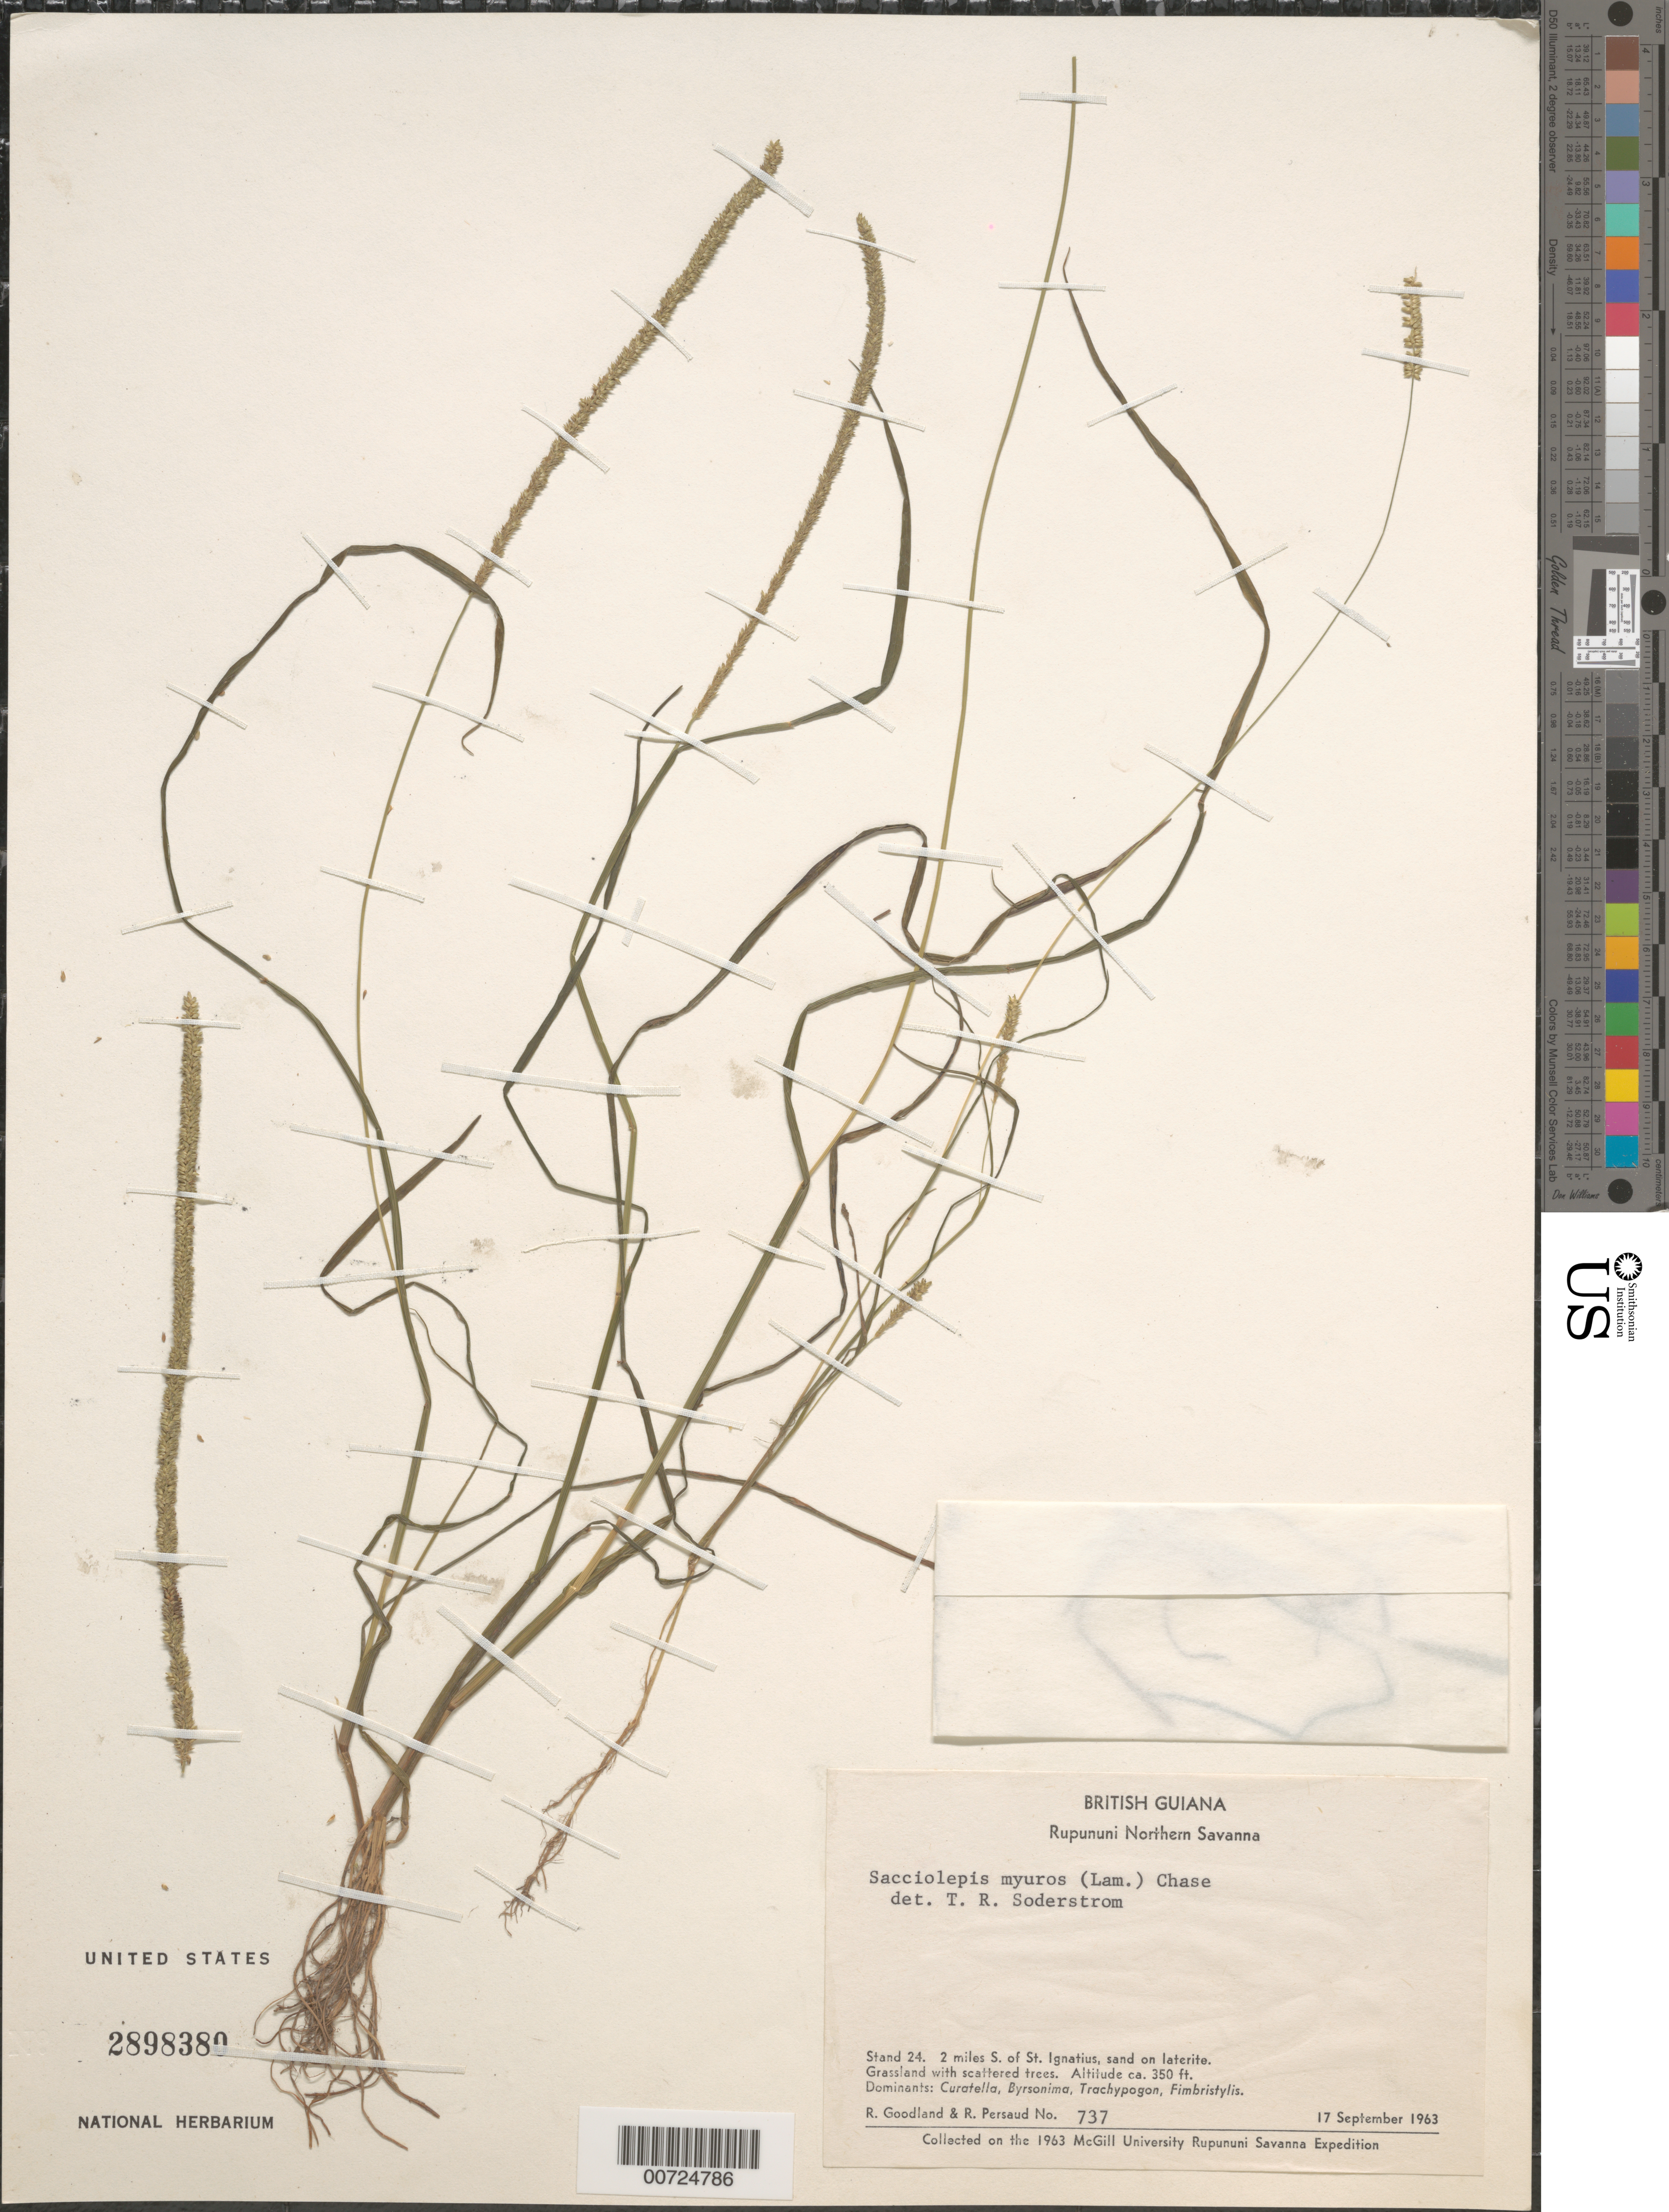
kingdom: Plantae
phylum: Tracheophyta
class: Liliopsida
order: Poales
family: Poaceae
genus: Sacciolepis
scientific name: Sacciolepis myuros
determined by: Soderstrom, T. R.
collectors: R. Goodland & R. Persaud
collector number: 737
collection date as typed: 17-Sep-63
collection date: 1963-09-17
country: Guyana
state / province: U. Takutu-U. Essequibo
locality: Rupununi Northern Savanna, St. Ignatius, 2 mi. S of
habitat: Sand on laterite. Grassland with scattered trees. Dominants: Curatella, Byrsonima, Trachypogon, Fimbristylis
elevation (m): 107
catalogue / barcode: US 2898380